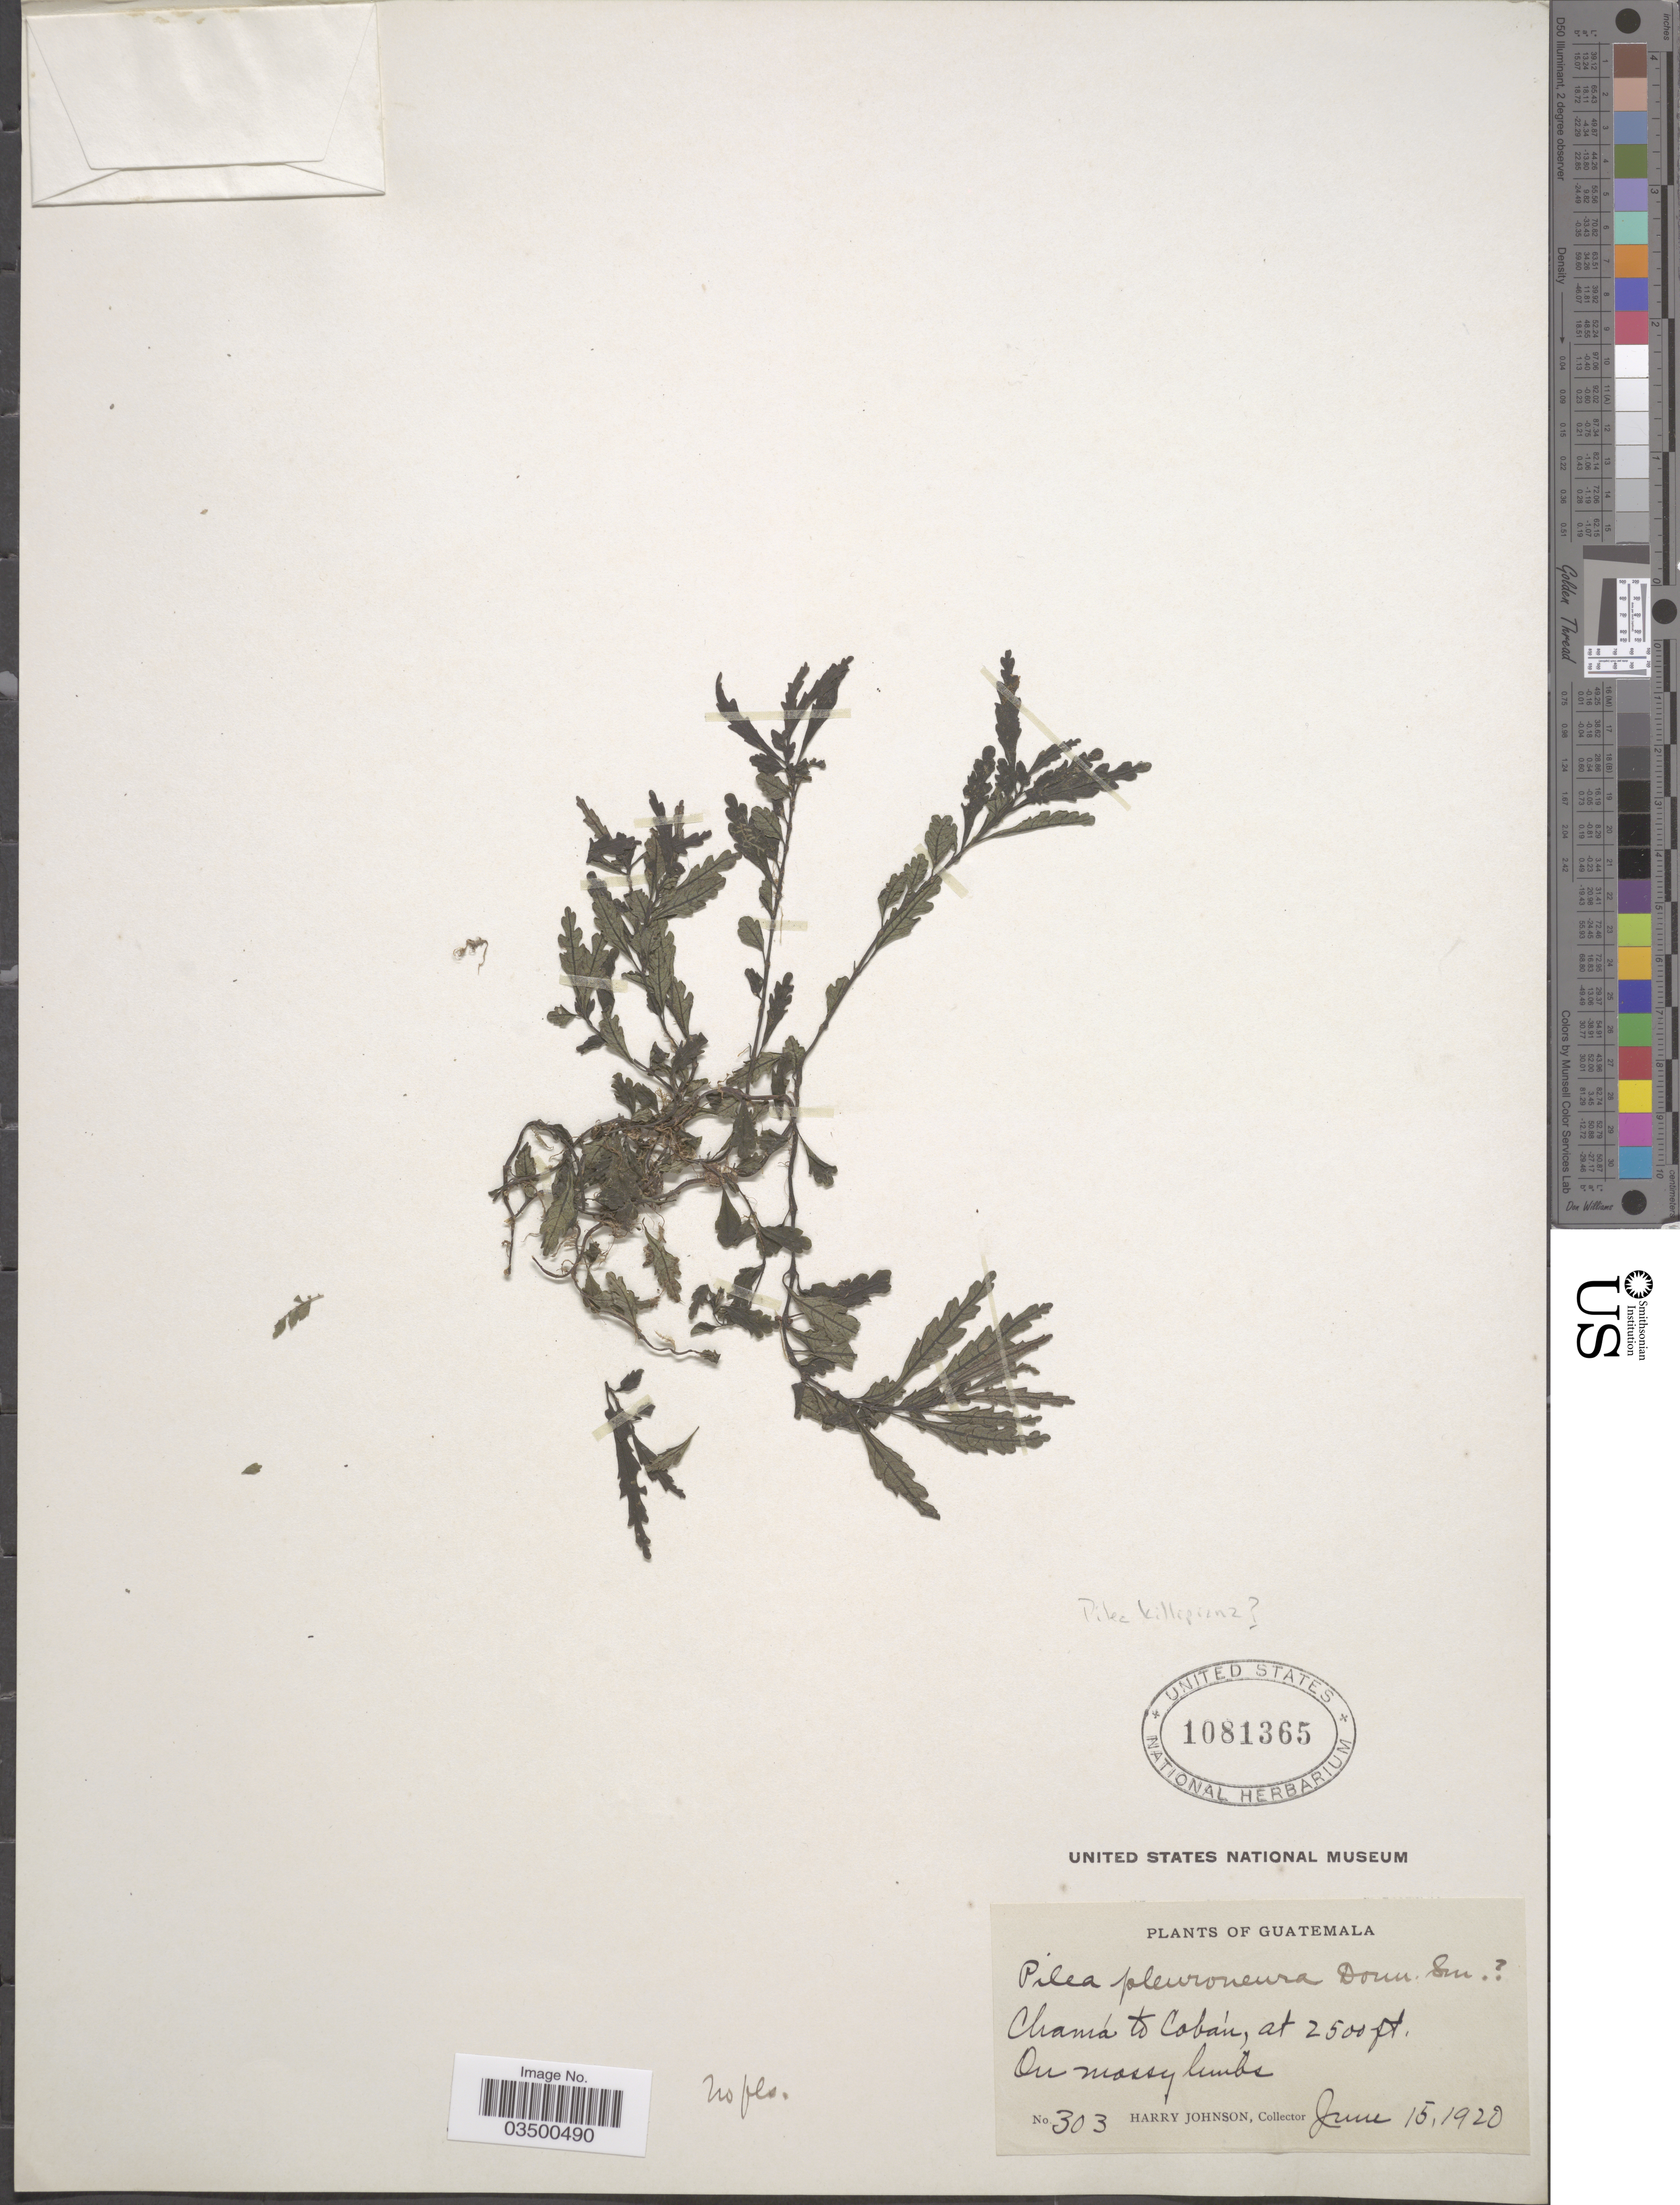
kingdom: Plantae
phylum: Tracheophyta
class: Magnoliopsida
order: Rosales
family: Urticaceae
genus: Pilea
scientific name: Pilea pleuroneura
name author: Donn. Sm.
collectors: H. Johnson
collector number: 303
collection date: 1920-06-15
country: Guatemala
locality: Chamá to Cobán.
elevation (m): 762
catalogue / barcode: US 1081365